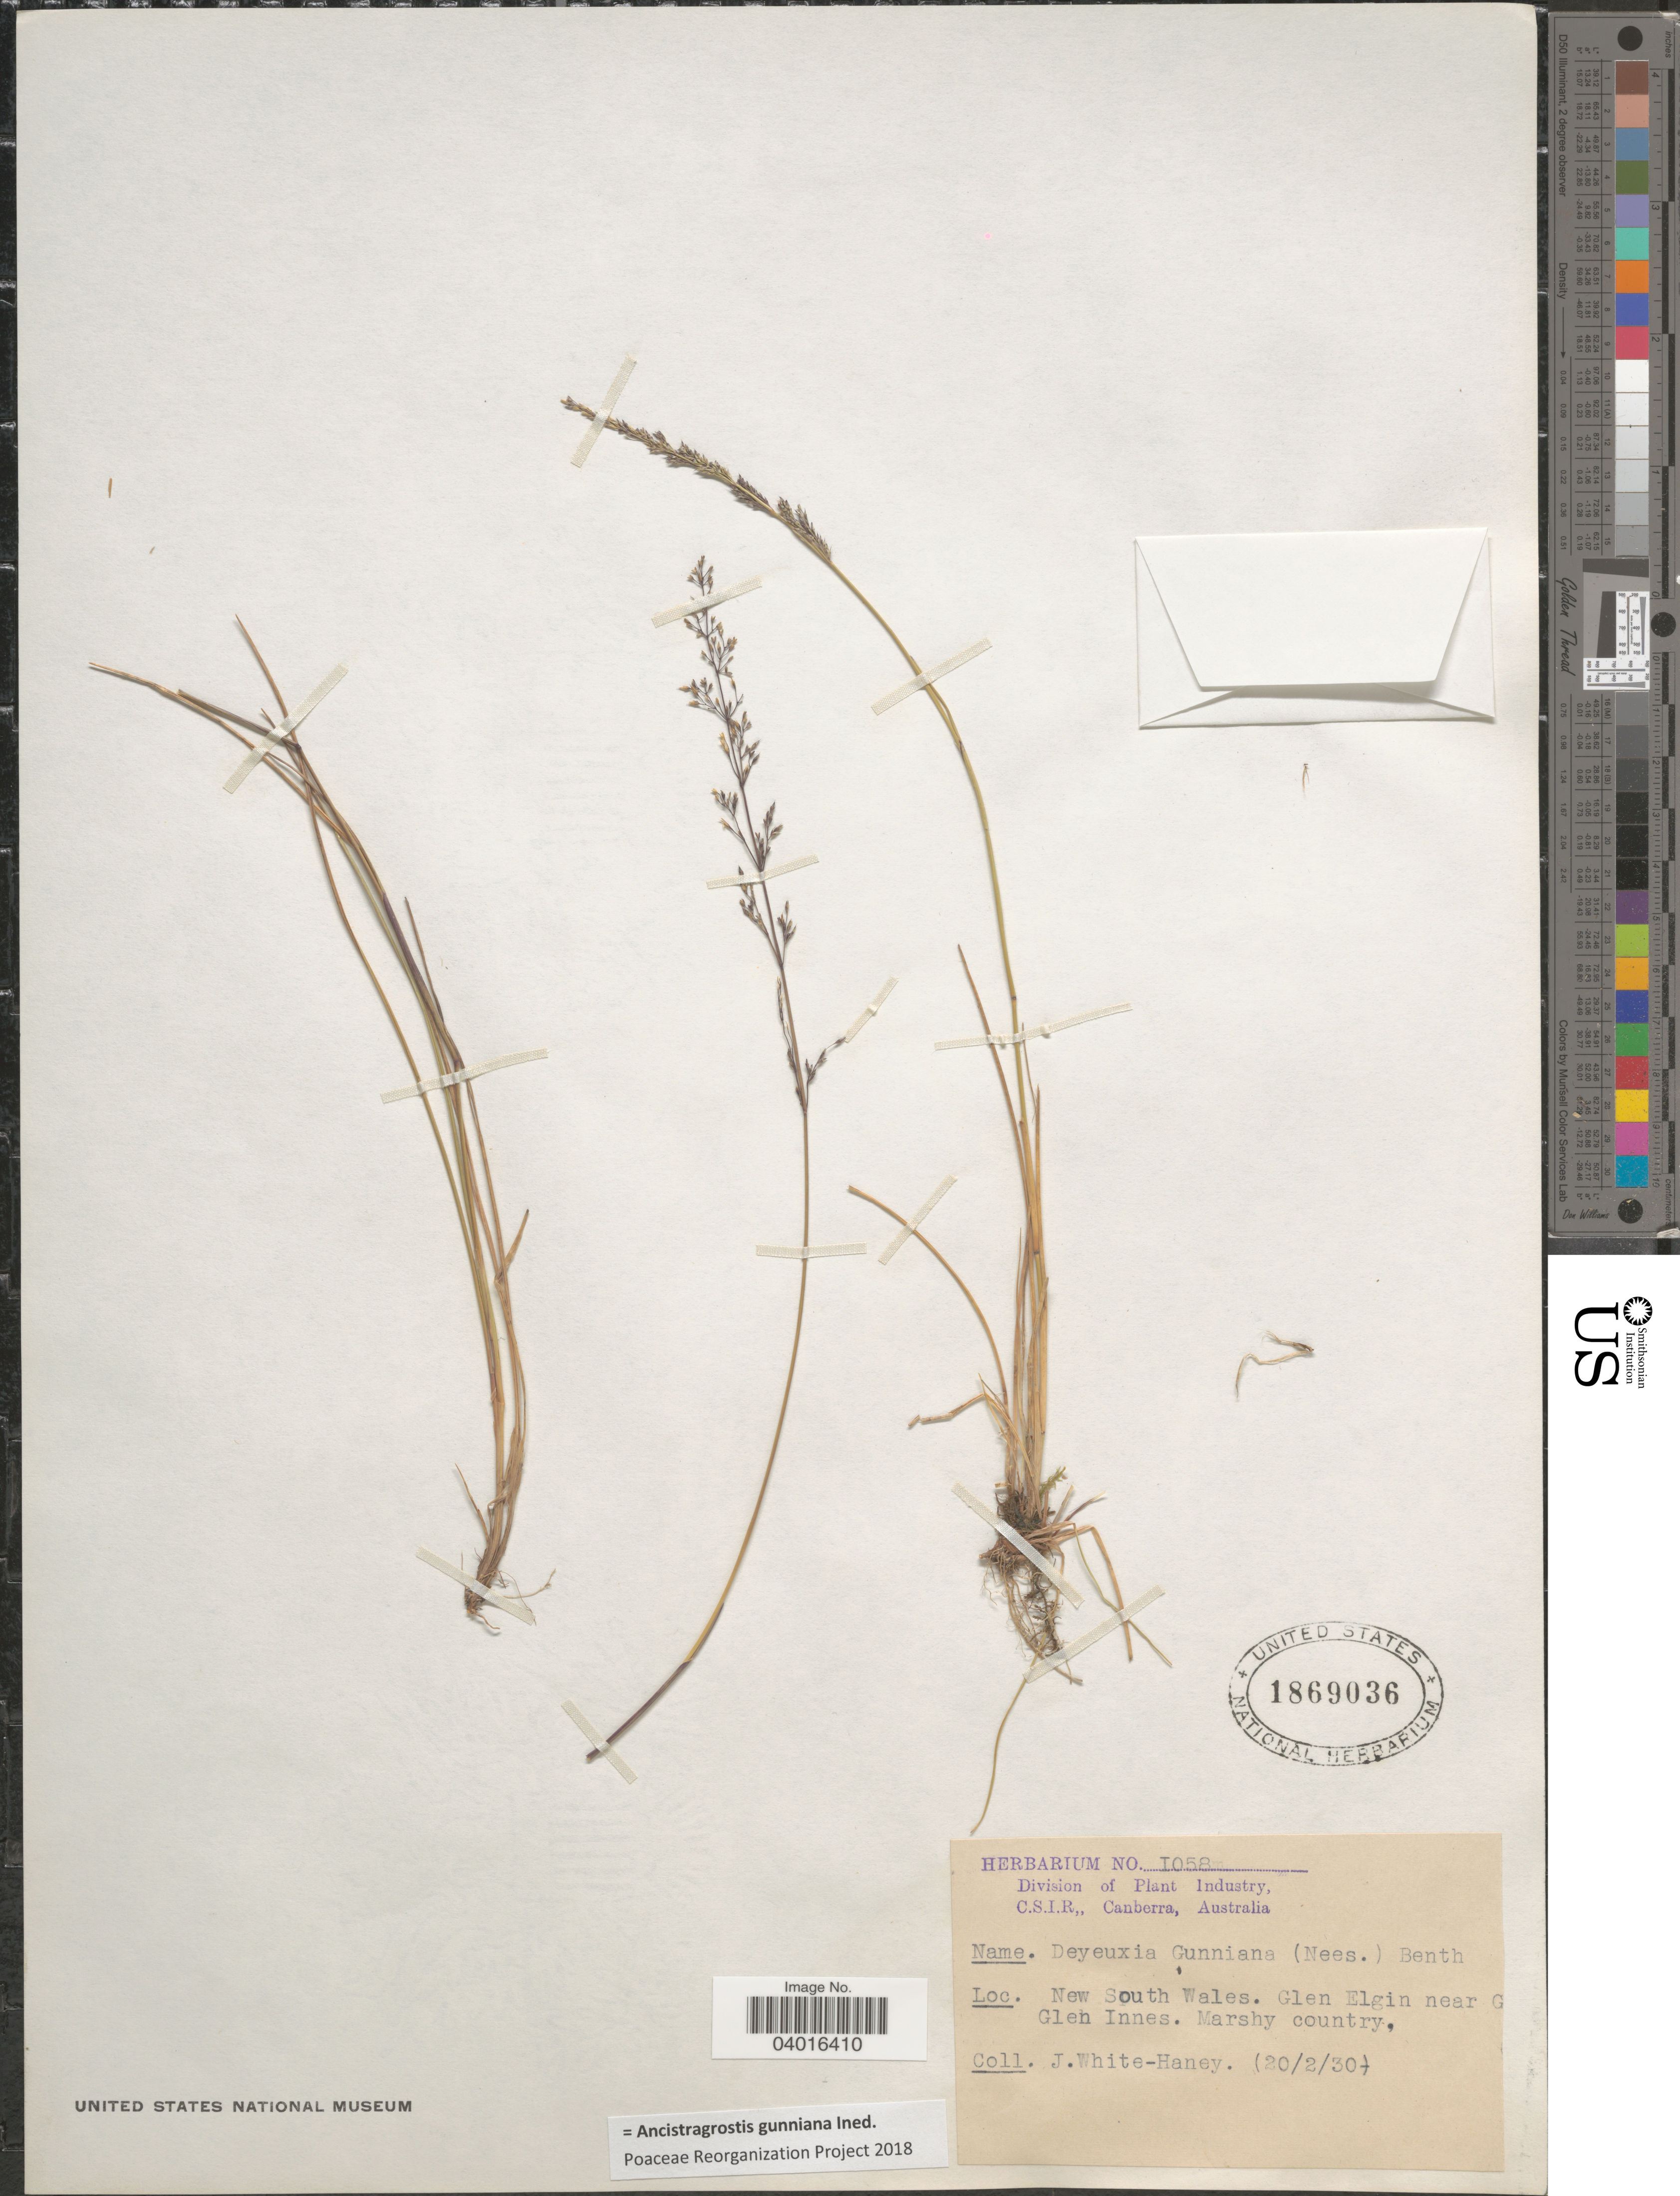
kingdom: Plantae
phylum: Tracheophyta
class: Liliopsida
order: Poales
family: Poaceae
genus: Ancistragrostis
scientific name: Ancistragrostis gunniana ined.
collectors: J. White-Haney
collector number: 1058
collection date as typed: Transcribed d/m/y: 20/2/30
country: Australia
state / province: New South Wales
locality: Glen Elgin near Glen Innes. Marshy country.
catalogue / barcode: US 1869036